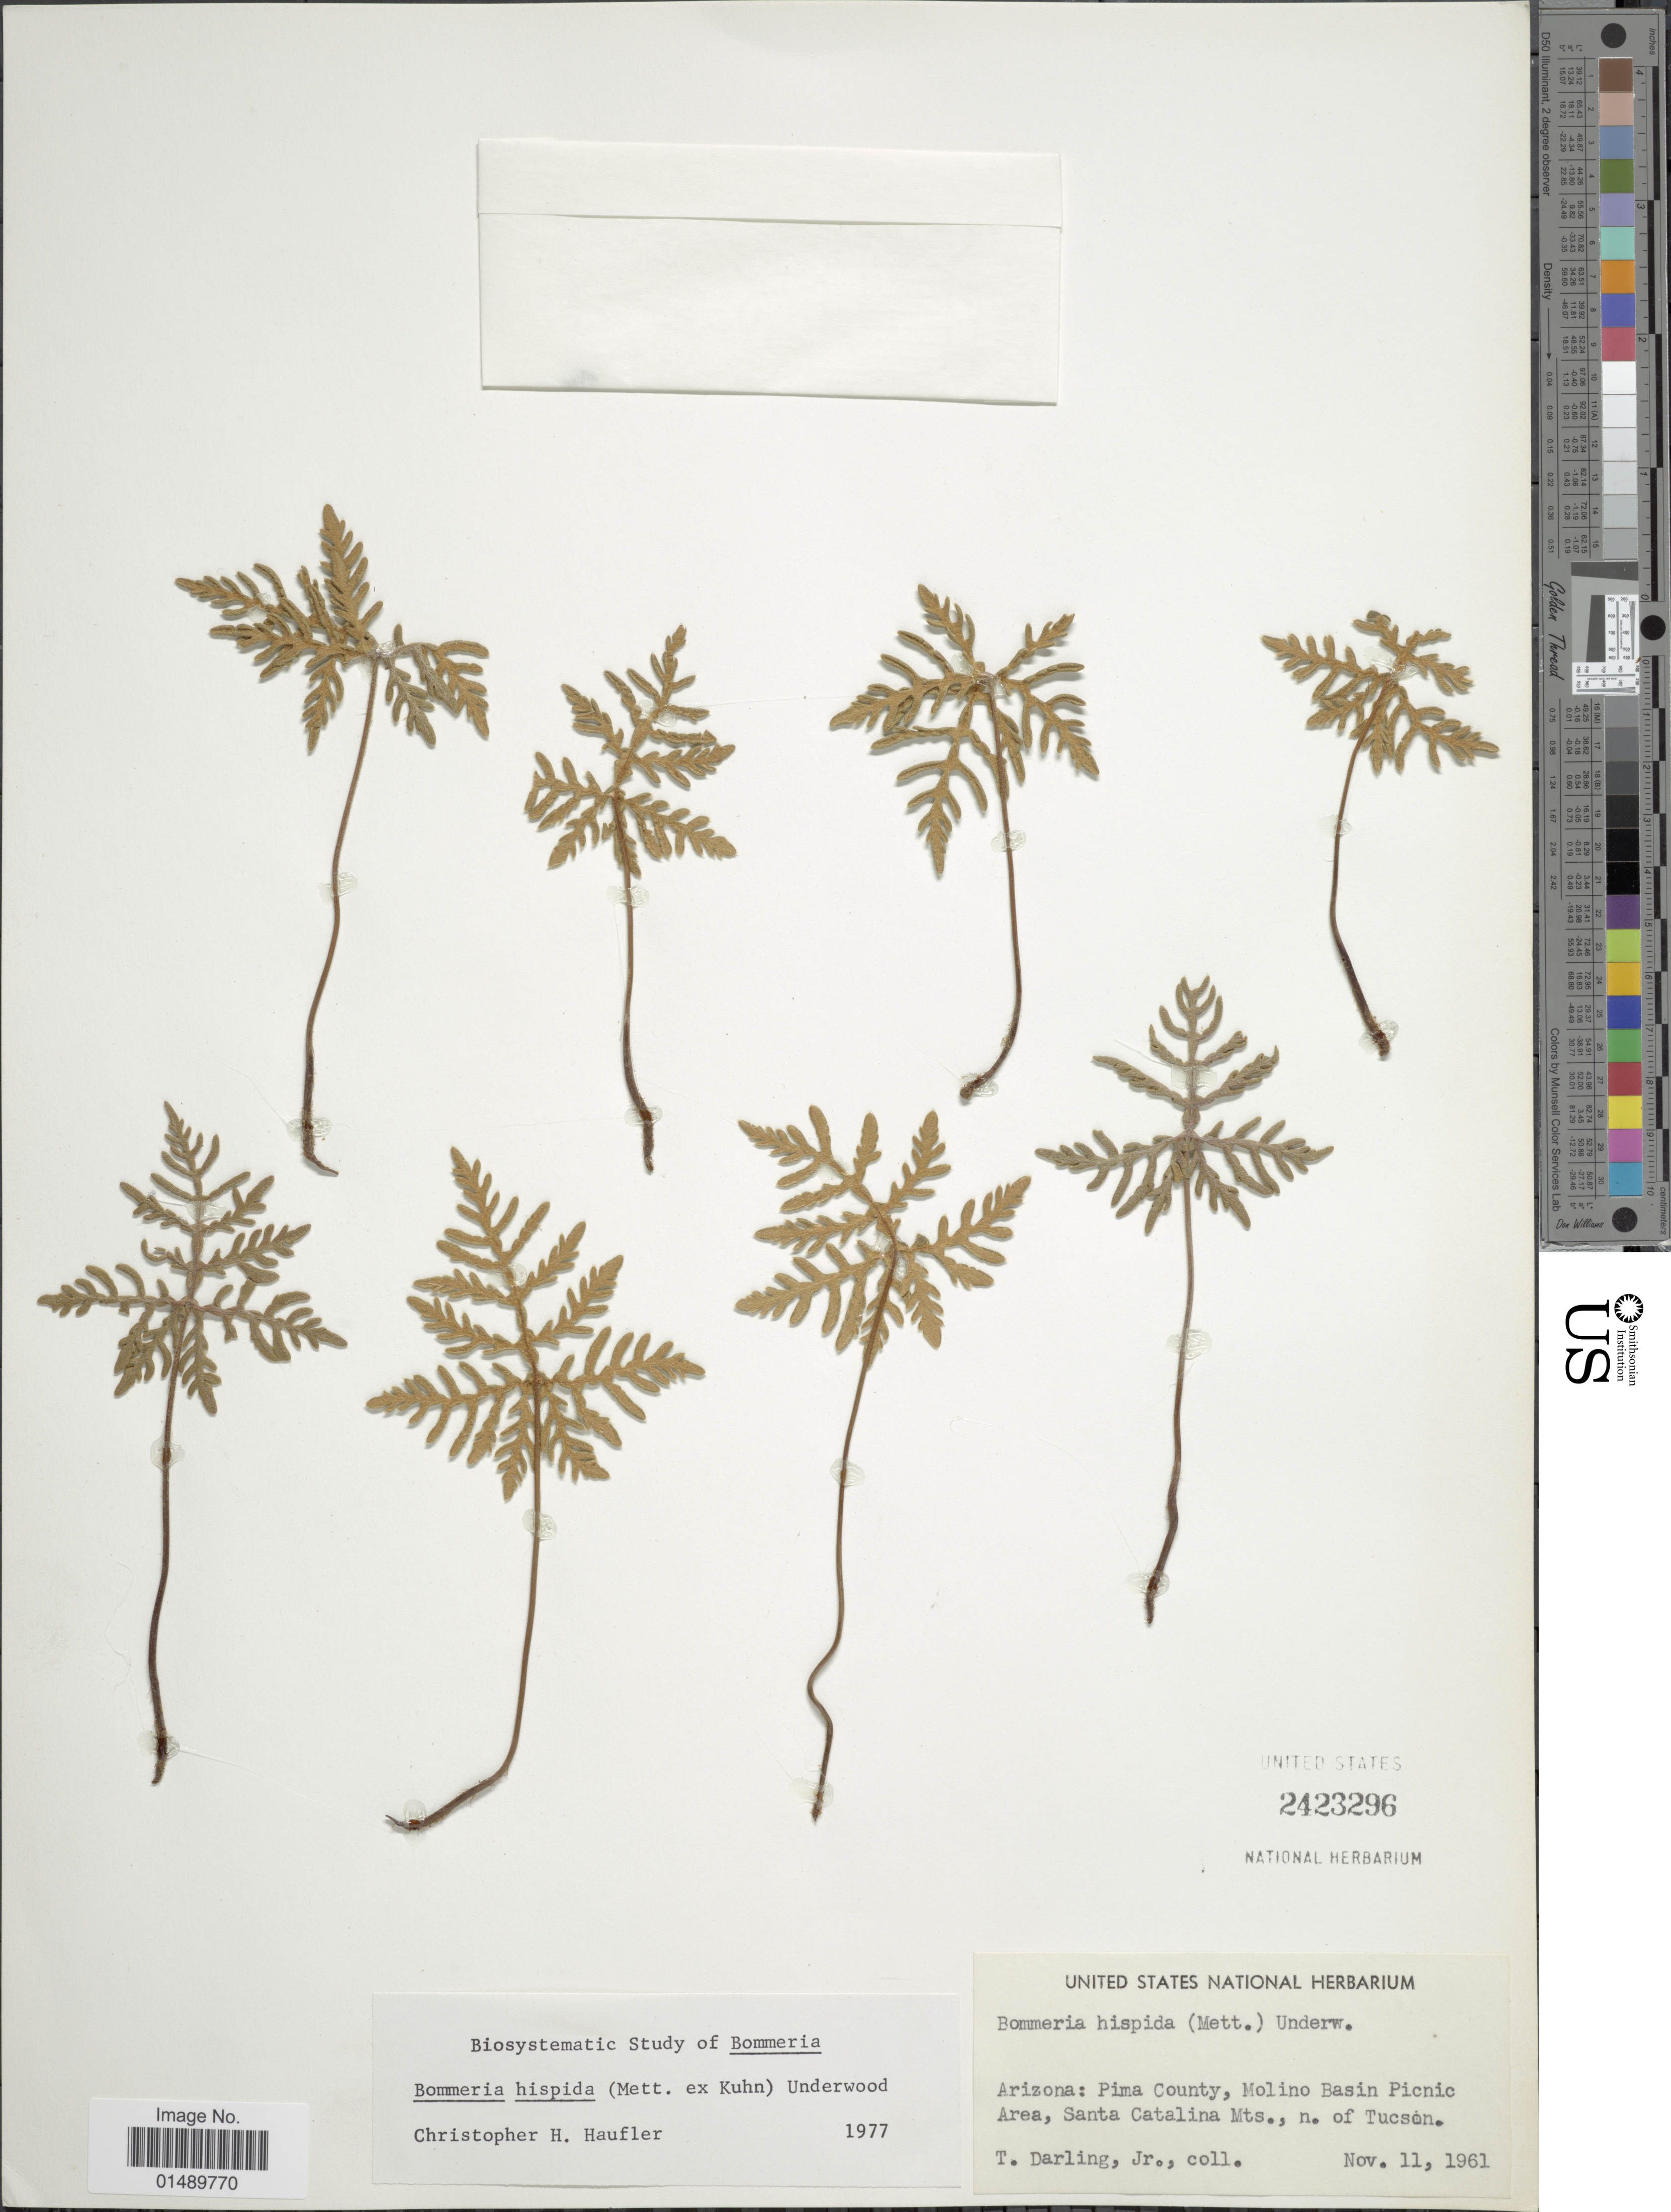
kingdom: Plantae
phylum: Tracheophyta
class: Polypodiopsida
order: Polypodiales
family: Pteridaceae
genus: Bommeria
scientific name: Bommeria hispida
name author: (Mett. ex Kuhn) Underw.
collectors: T. Darling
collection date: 1961-11-11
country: United States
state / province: Arizona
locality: Arizona, Pima County, Molino Basin Picnic Area, Santa Catalina Mts., n. of Tucson.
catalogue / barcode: US 2423296